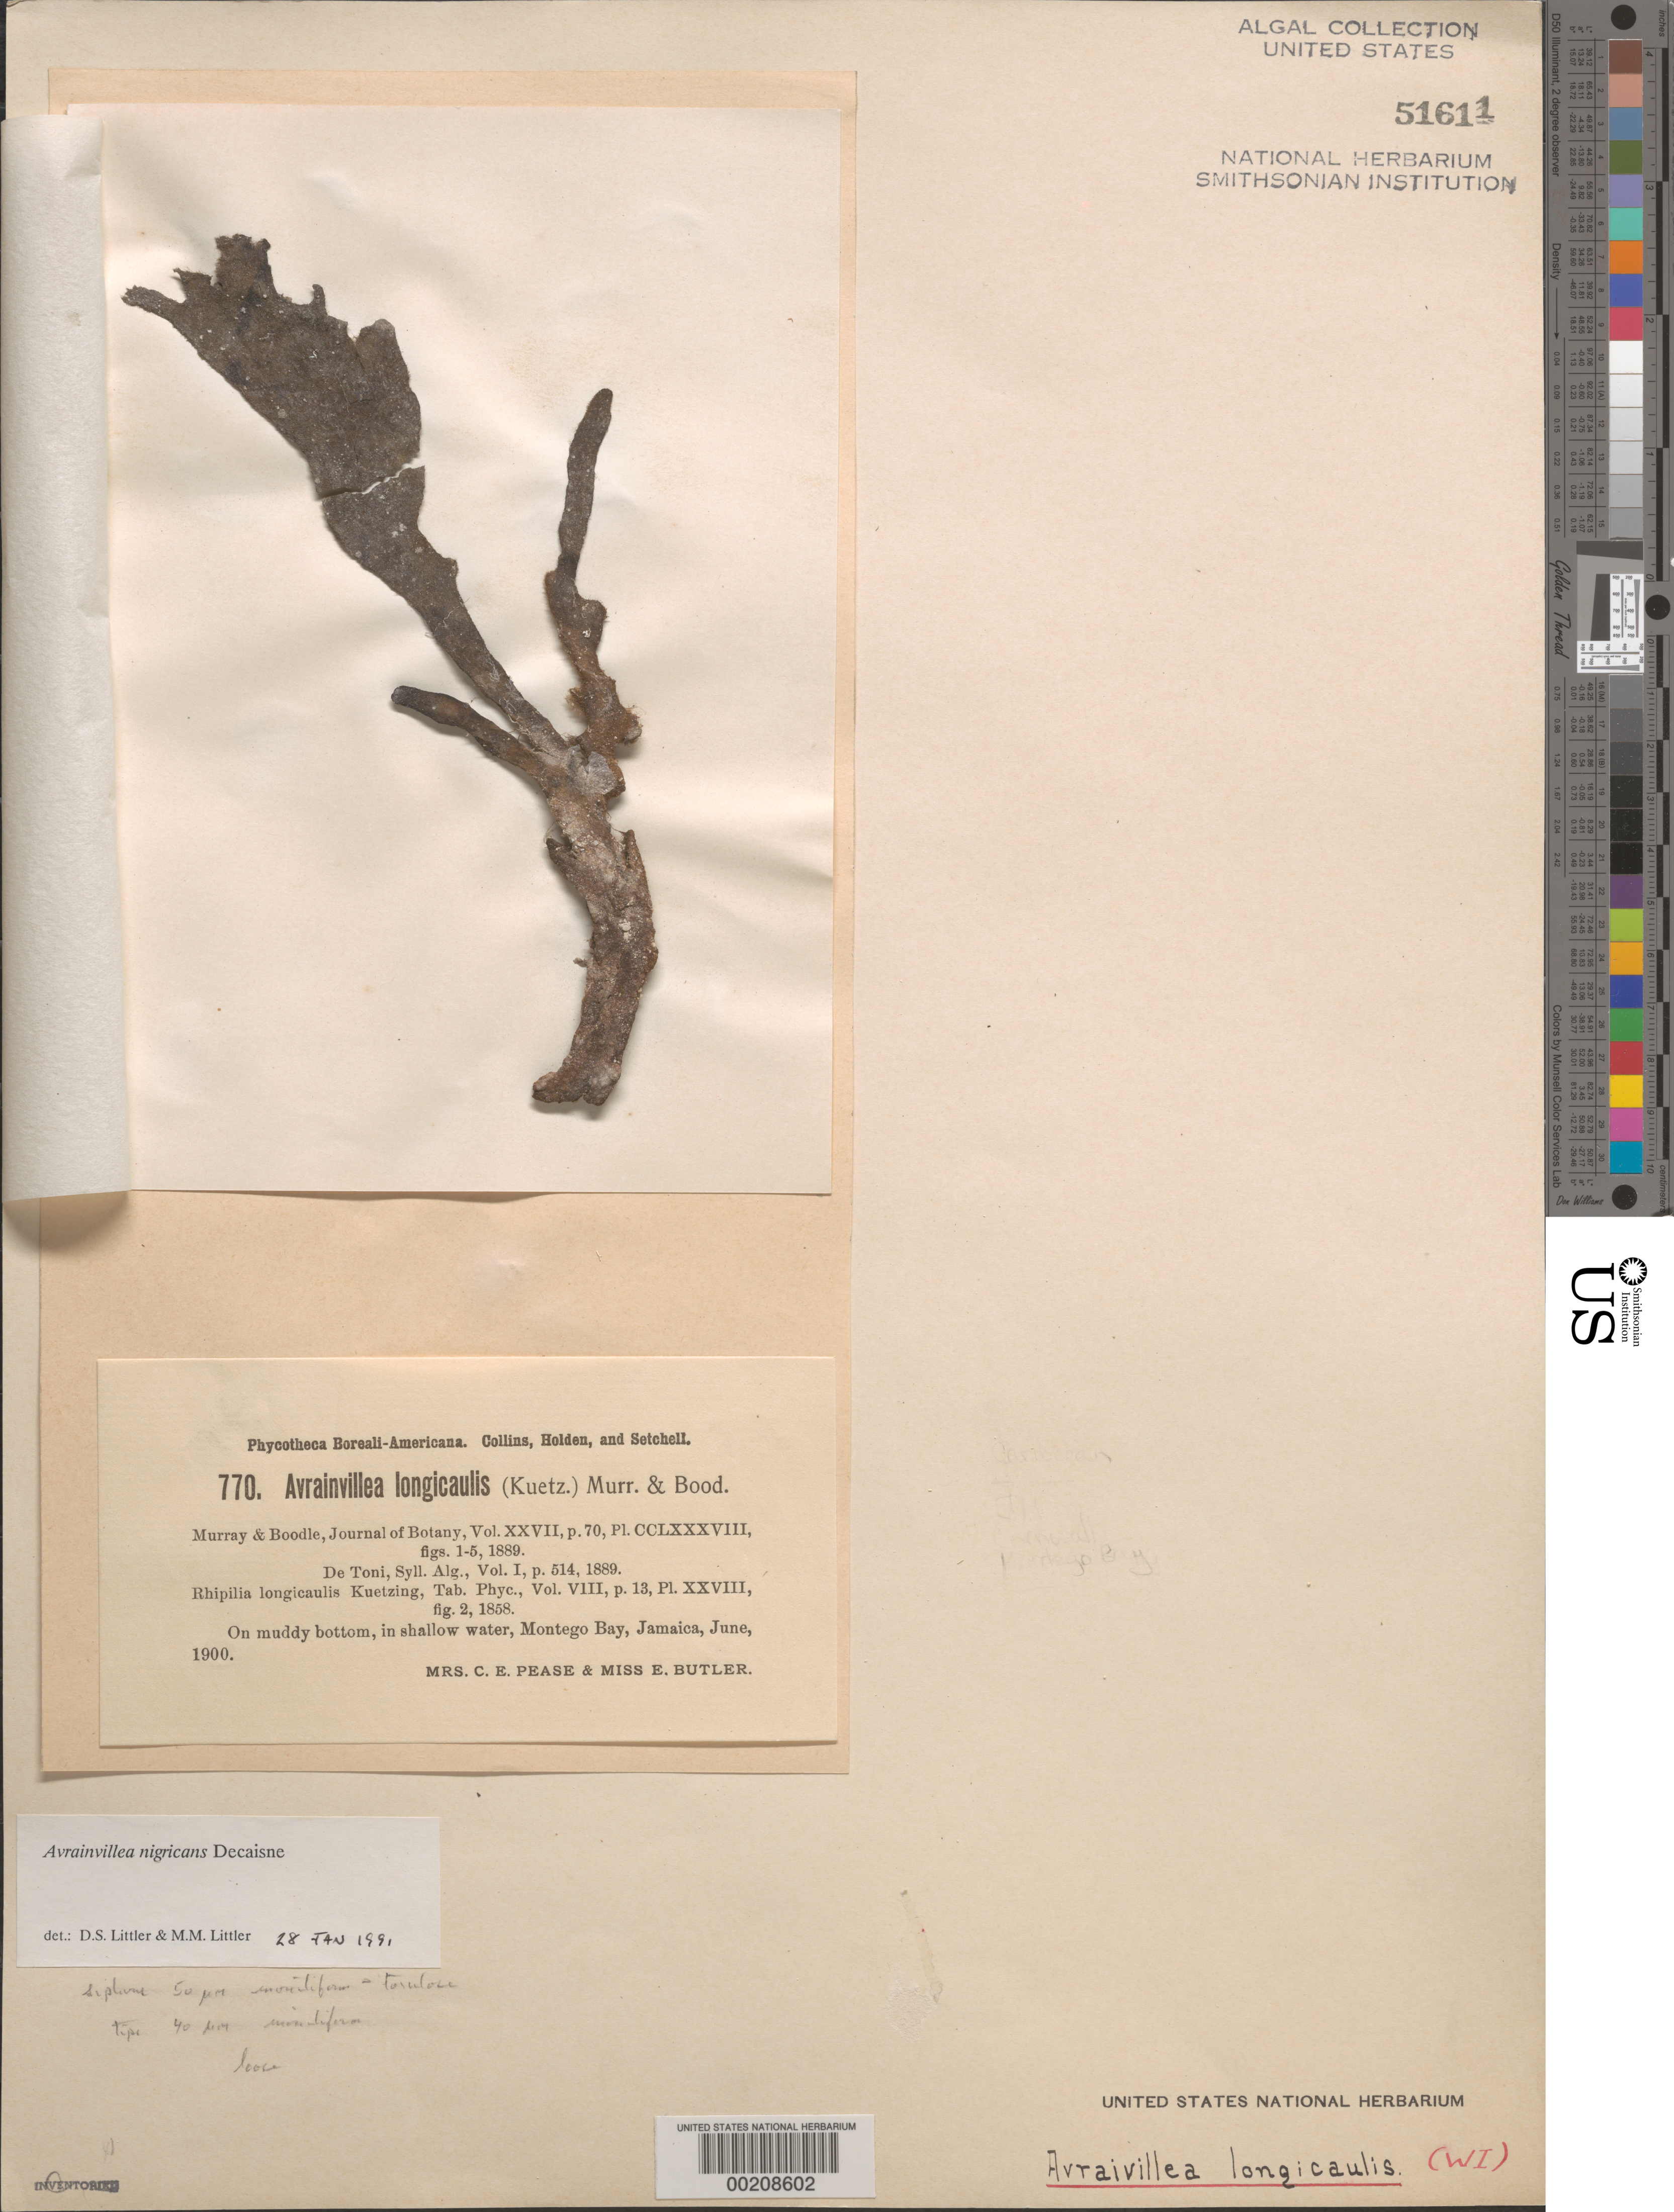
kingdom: Plantae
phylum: Chlorophyta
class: Ulvophyceae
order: Bryopsidales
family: Dichotomosiphonaceae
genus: Avrainvillea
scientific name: Avrainvillea longicaulis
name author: (Kütz.) G. Murray & Boodle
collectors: C. Pease & E. Butler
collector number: PB-A 770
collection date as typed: Jun 1900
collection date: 1900-06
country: Jamaica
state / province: Saint James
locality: Montego Bay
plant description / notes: Collins, Holden & Setchell, Phycotheca Boreali-Americana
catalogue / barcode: US 51611